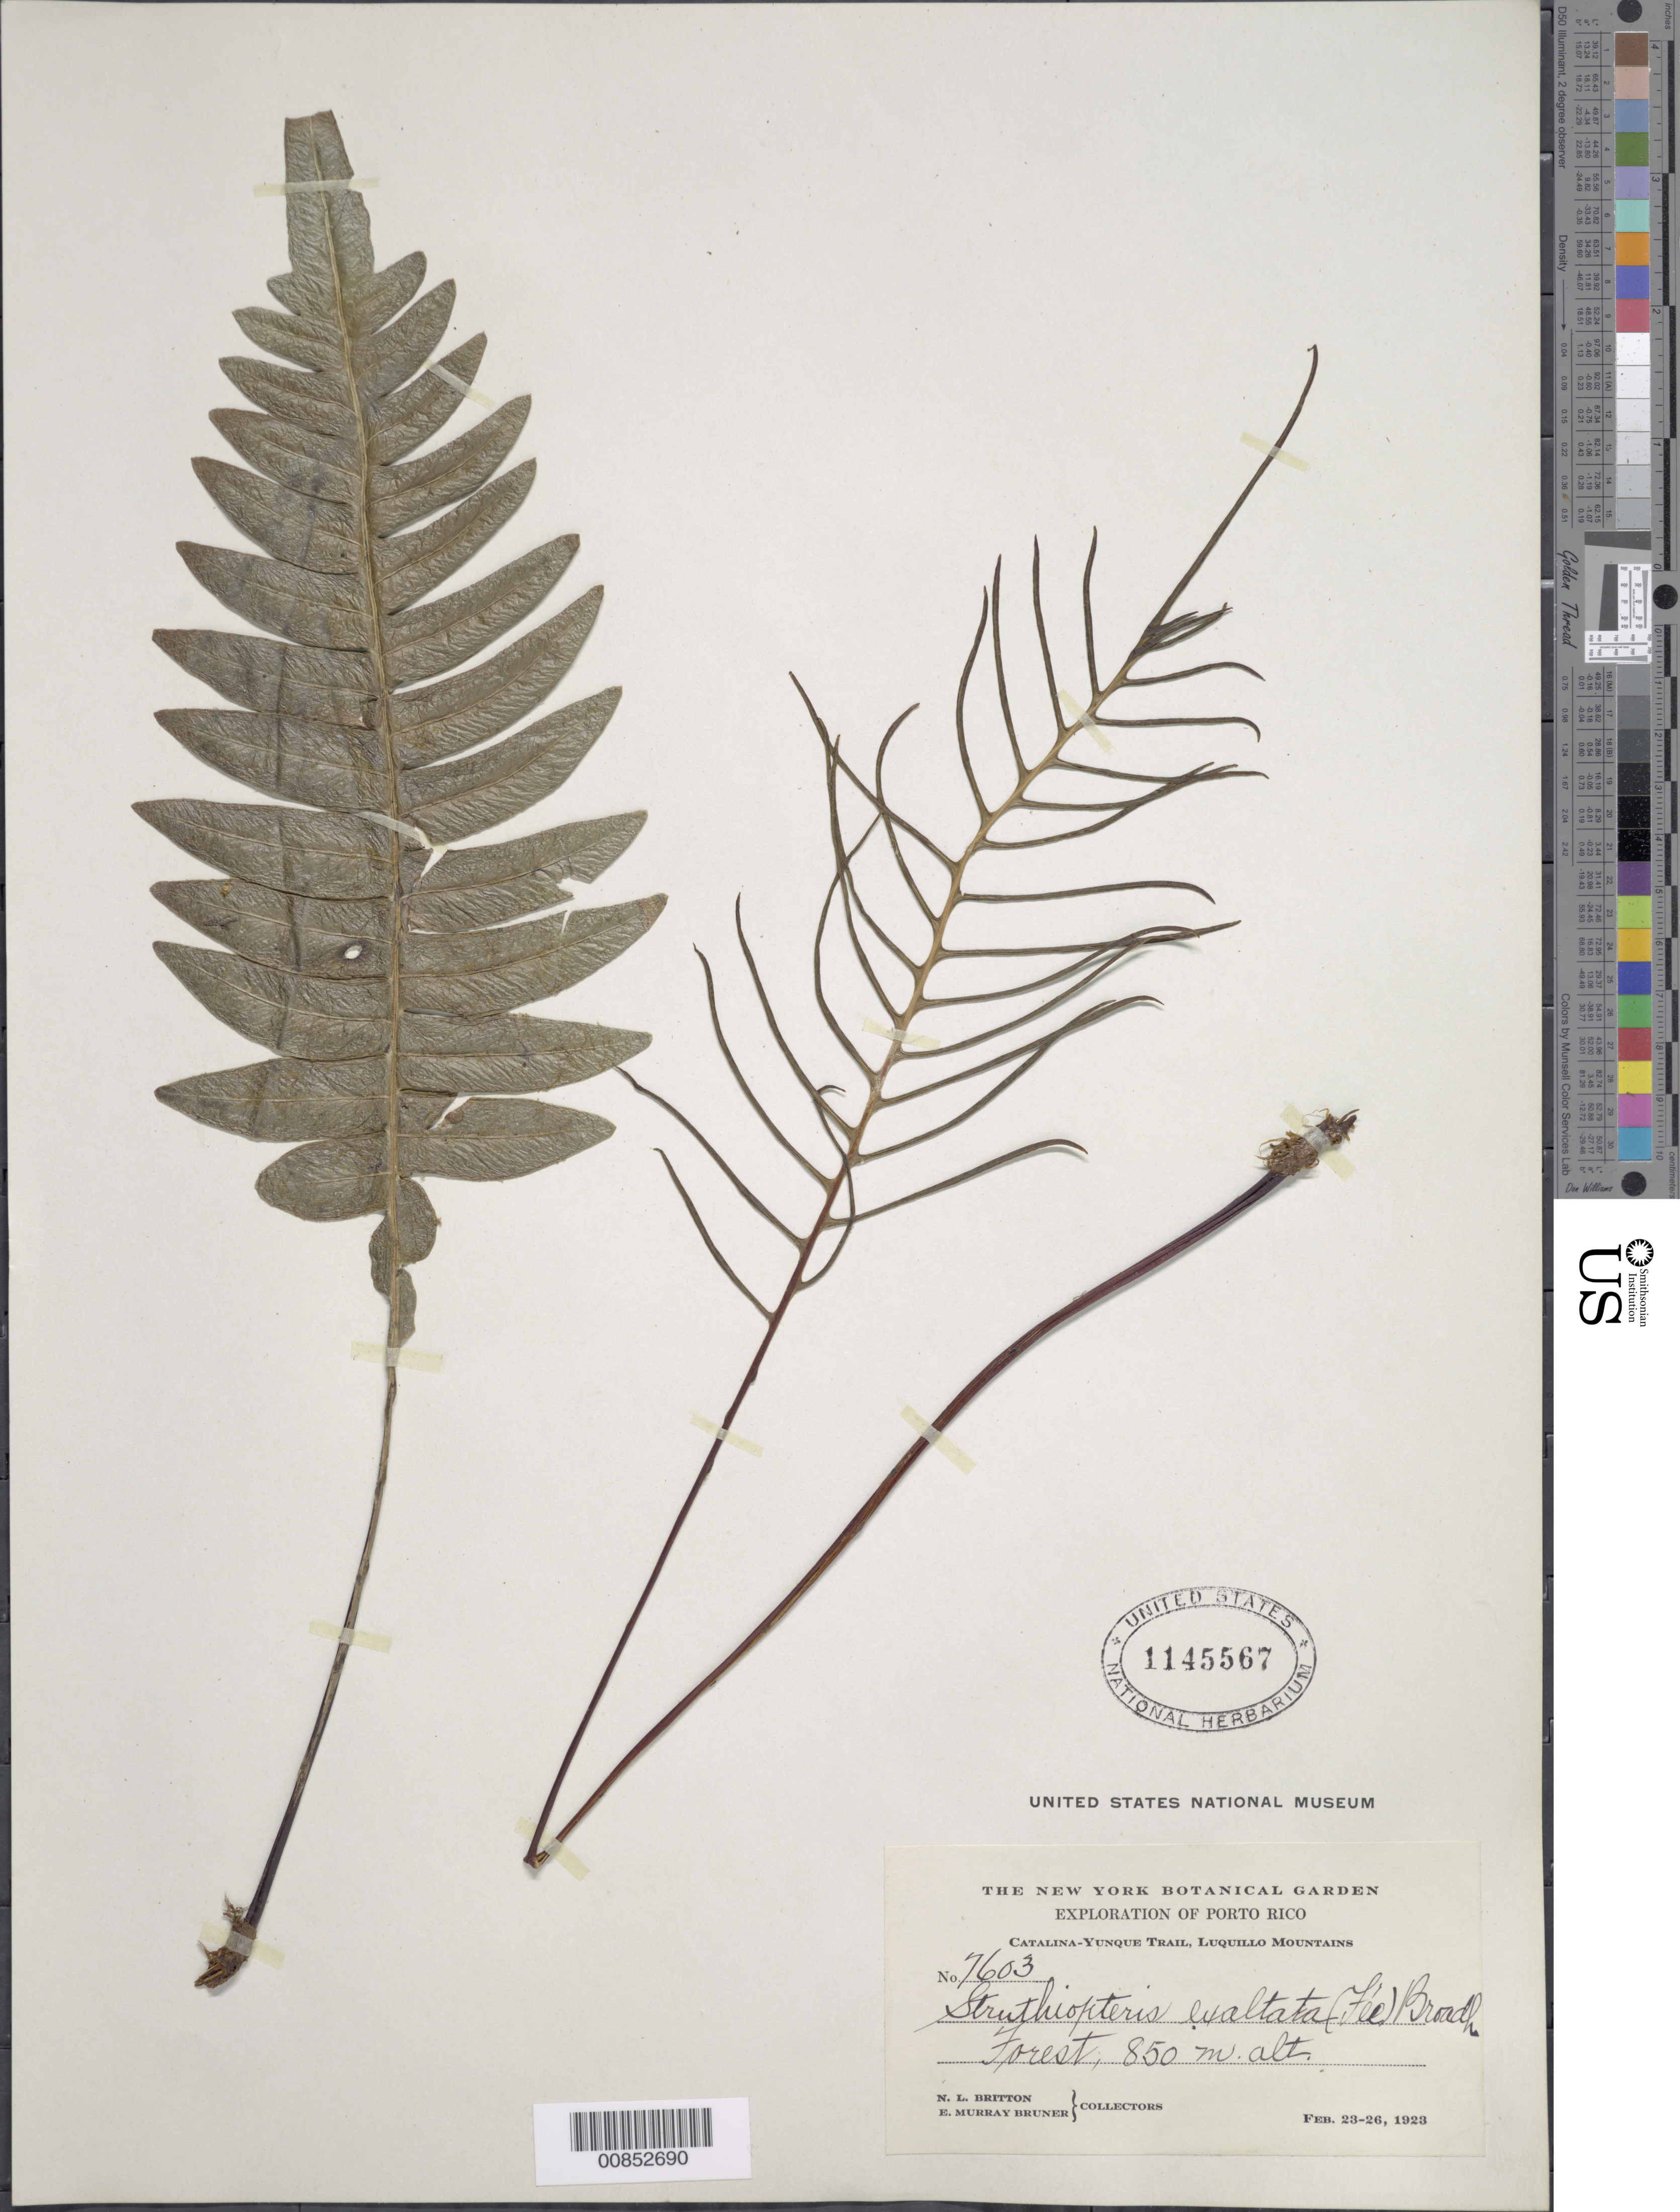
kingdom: Plantae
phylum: Tracheophyta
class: Polypodiopsida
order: Polypodiales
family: Blechnaceae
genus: Blechnum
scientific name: Blechnum exaltatum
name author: (Fée) Duek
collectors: N. Britton & E. Bruner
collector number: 7603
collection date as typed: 23 Feb 1923 to 26 Feb 1923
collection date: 1923-02-23/1923-02-26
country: Puerto Rico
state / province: Luquillo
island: Puerto Rico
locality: Luquillo Mts., Catalint-Yunque Trail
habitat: Forest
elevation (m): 850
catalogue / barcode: US 1145567